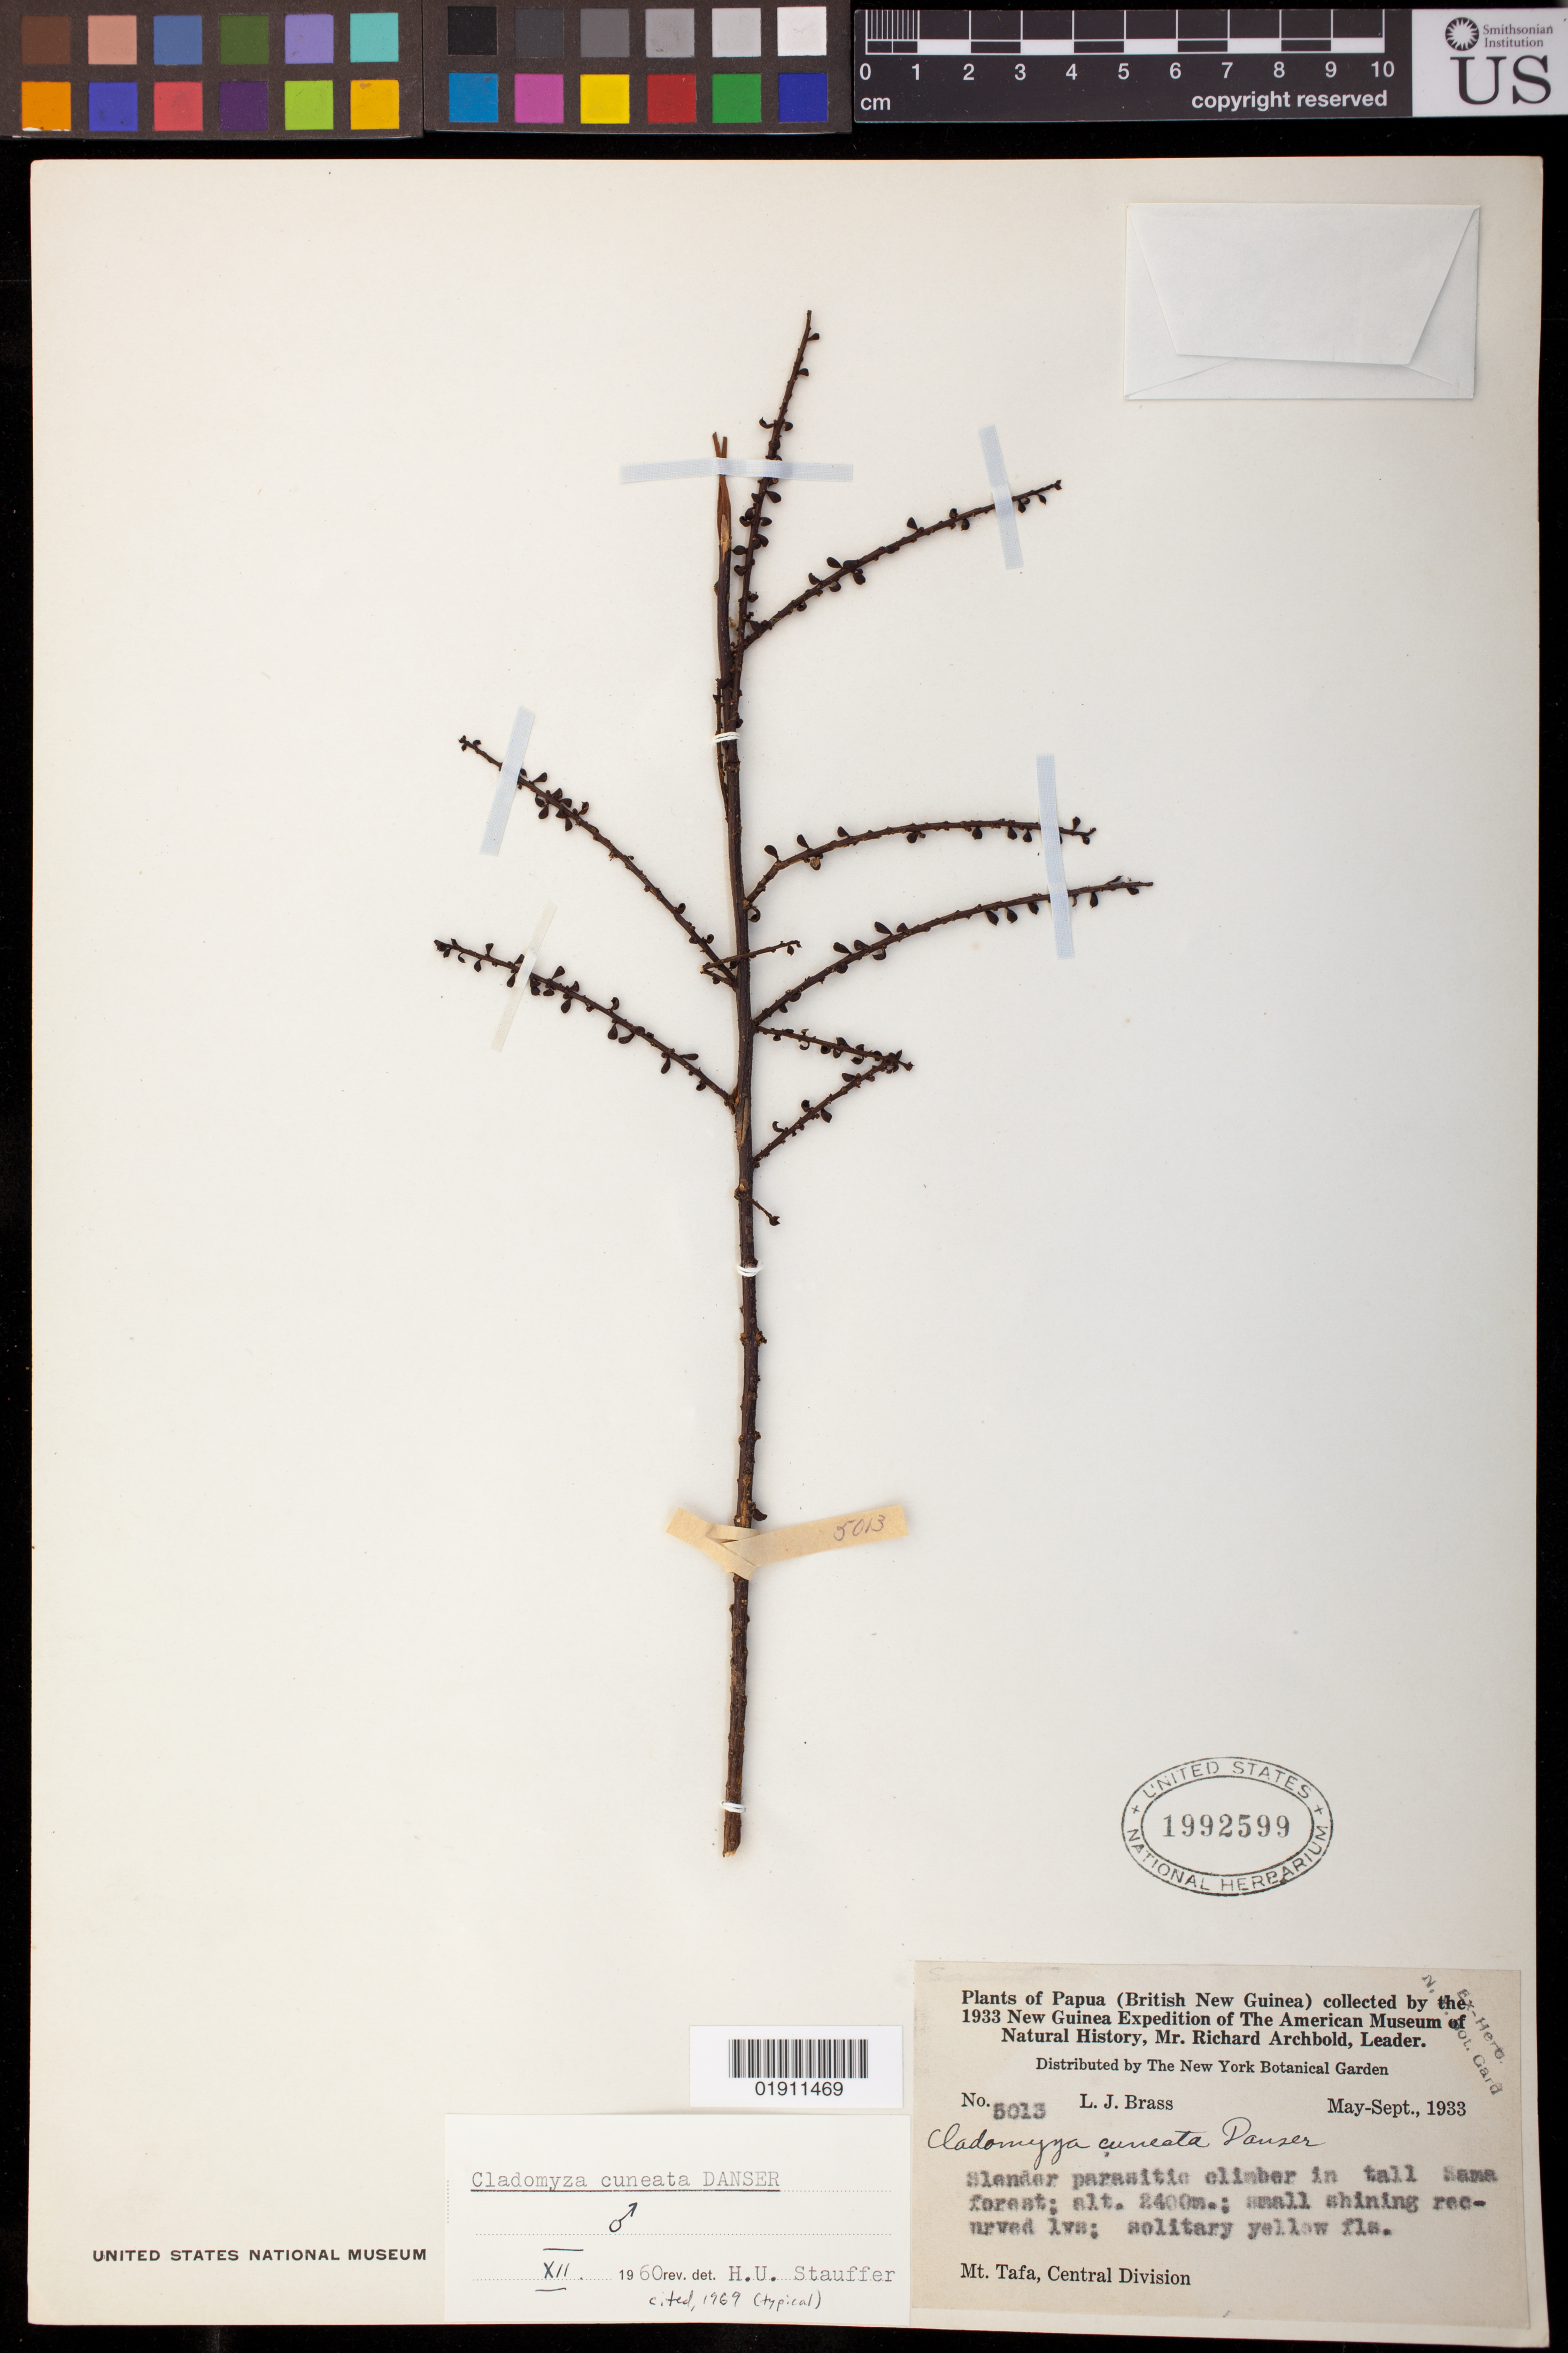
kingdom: Plantae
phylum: Tracheophyta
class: Magnoliopsida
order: Santalales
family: Amphorogynaceae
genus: Dendromyza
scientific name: Dendromyza cuneata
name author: (Danser) Byng & Christenh.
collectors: L. J. Brass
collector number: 5013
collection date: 1933-05/1933-09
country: Papua New Guinea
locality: Mt. Tafa, Central Division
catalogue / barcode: US 1992599